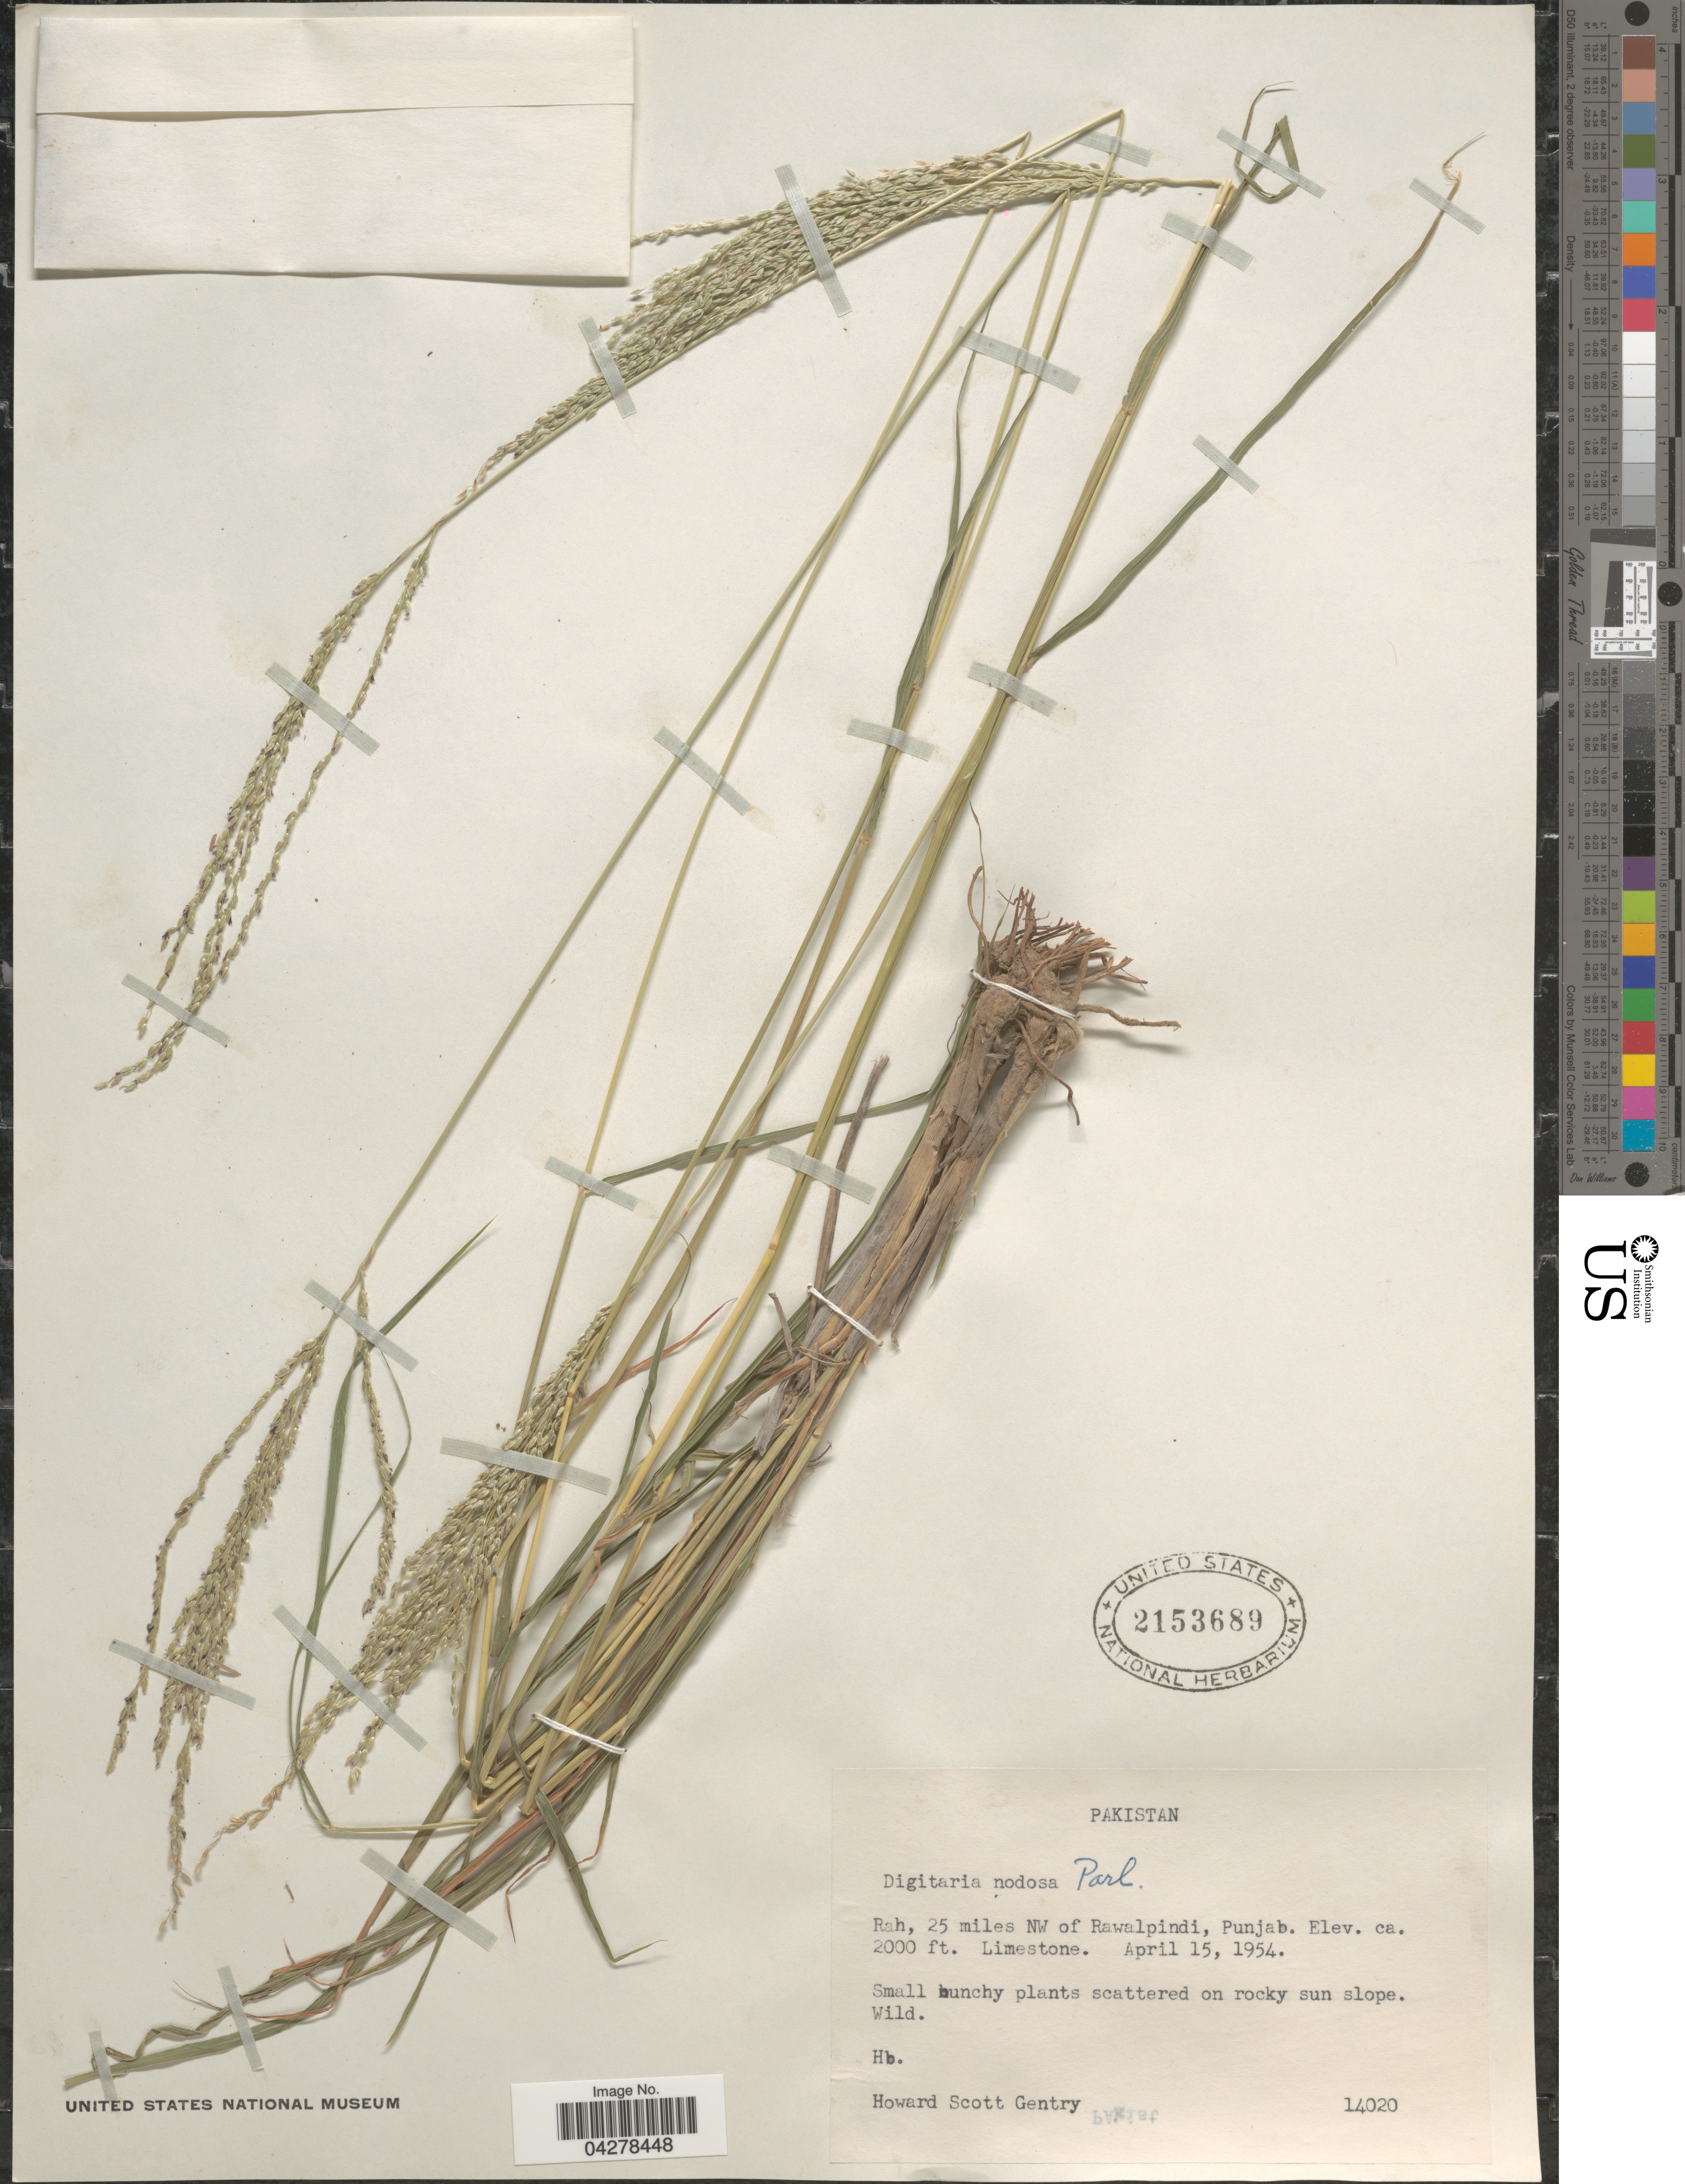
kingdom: Plantae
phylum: Tracheophyta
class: Liliopsida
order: Poales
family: Poaceae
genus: Digitaria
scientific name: Digitaria nodosa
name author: Parl.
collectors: H. S. Gentry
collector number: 14020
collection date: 1954-04-15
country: Pakistan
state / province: Punjab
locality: Rah, 25 miles NW of Rawalpindi. Limestone.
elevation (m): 610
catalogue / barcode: US 2153689